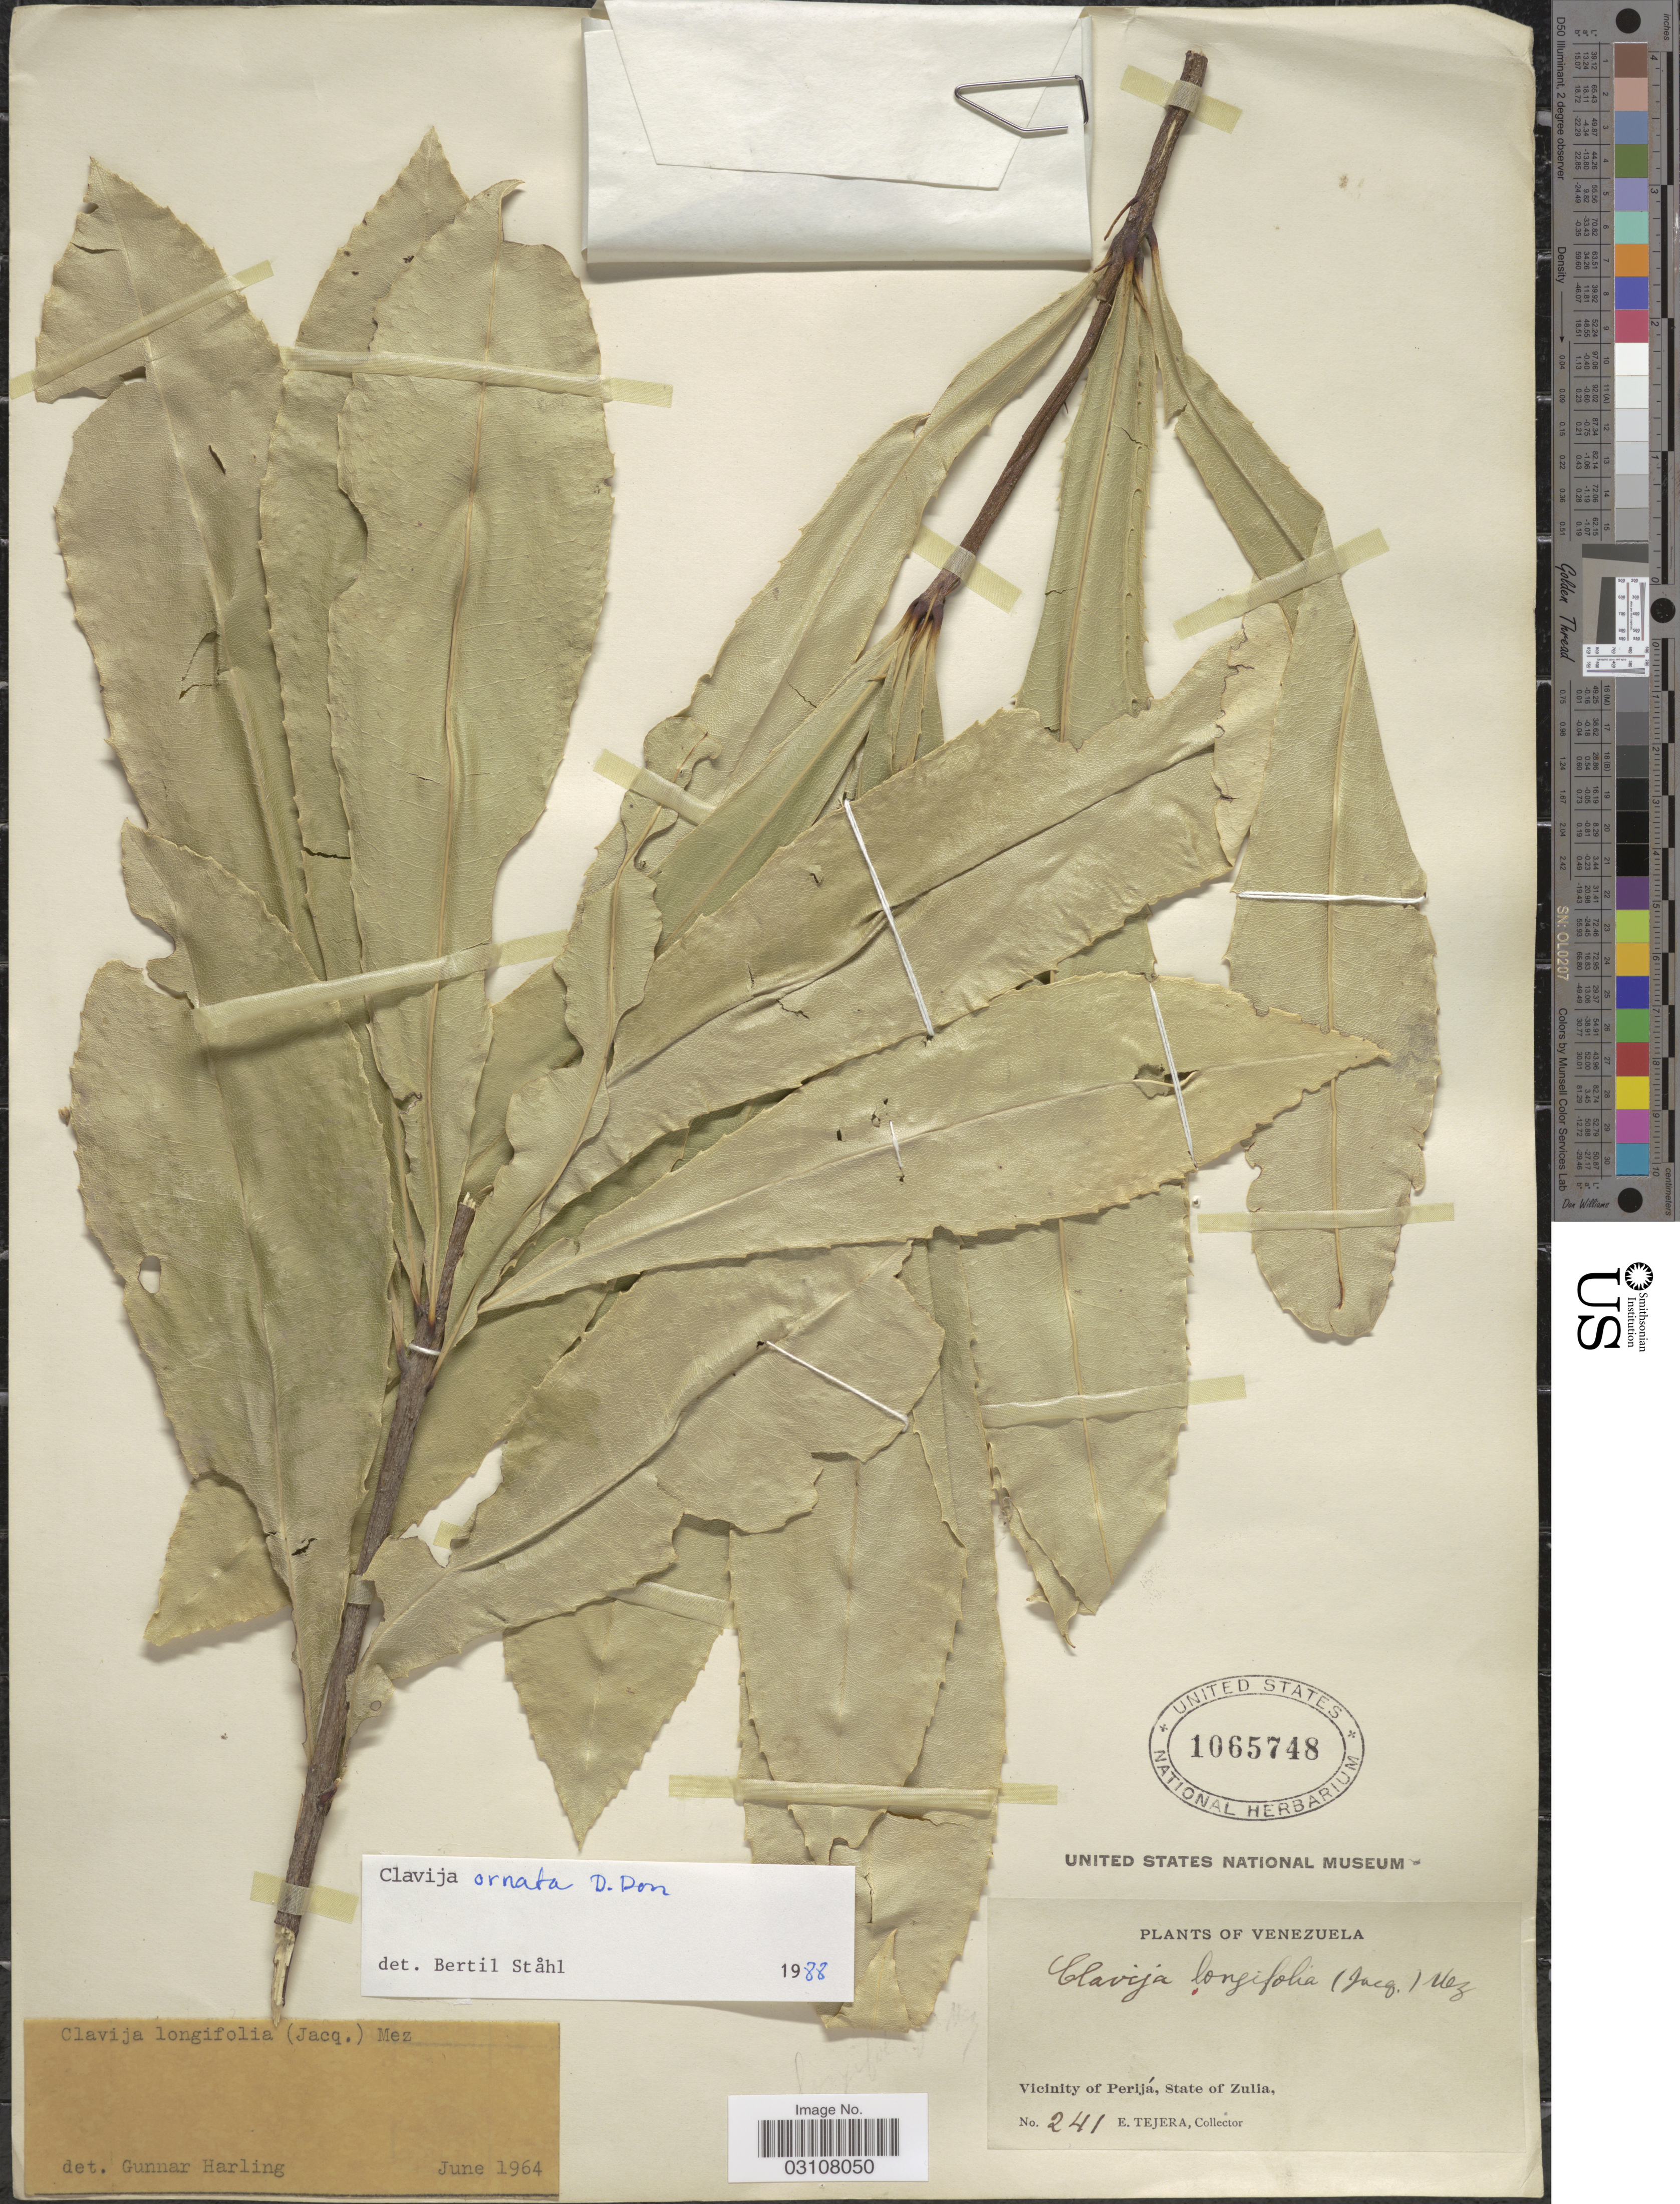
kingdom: Plantae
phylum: Tracheophyta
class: Magnoliopsida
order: Ericales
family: Primulaceae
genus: Clavija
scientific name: Clavija ornata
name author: D. Don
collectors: E. Tejera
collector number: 241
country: Venezuela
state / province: Zulia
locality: Vicinity of Perijá.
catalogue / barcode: US 1065748